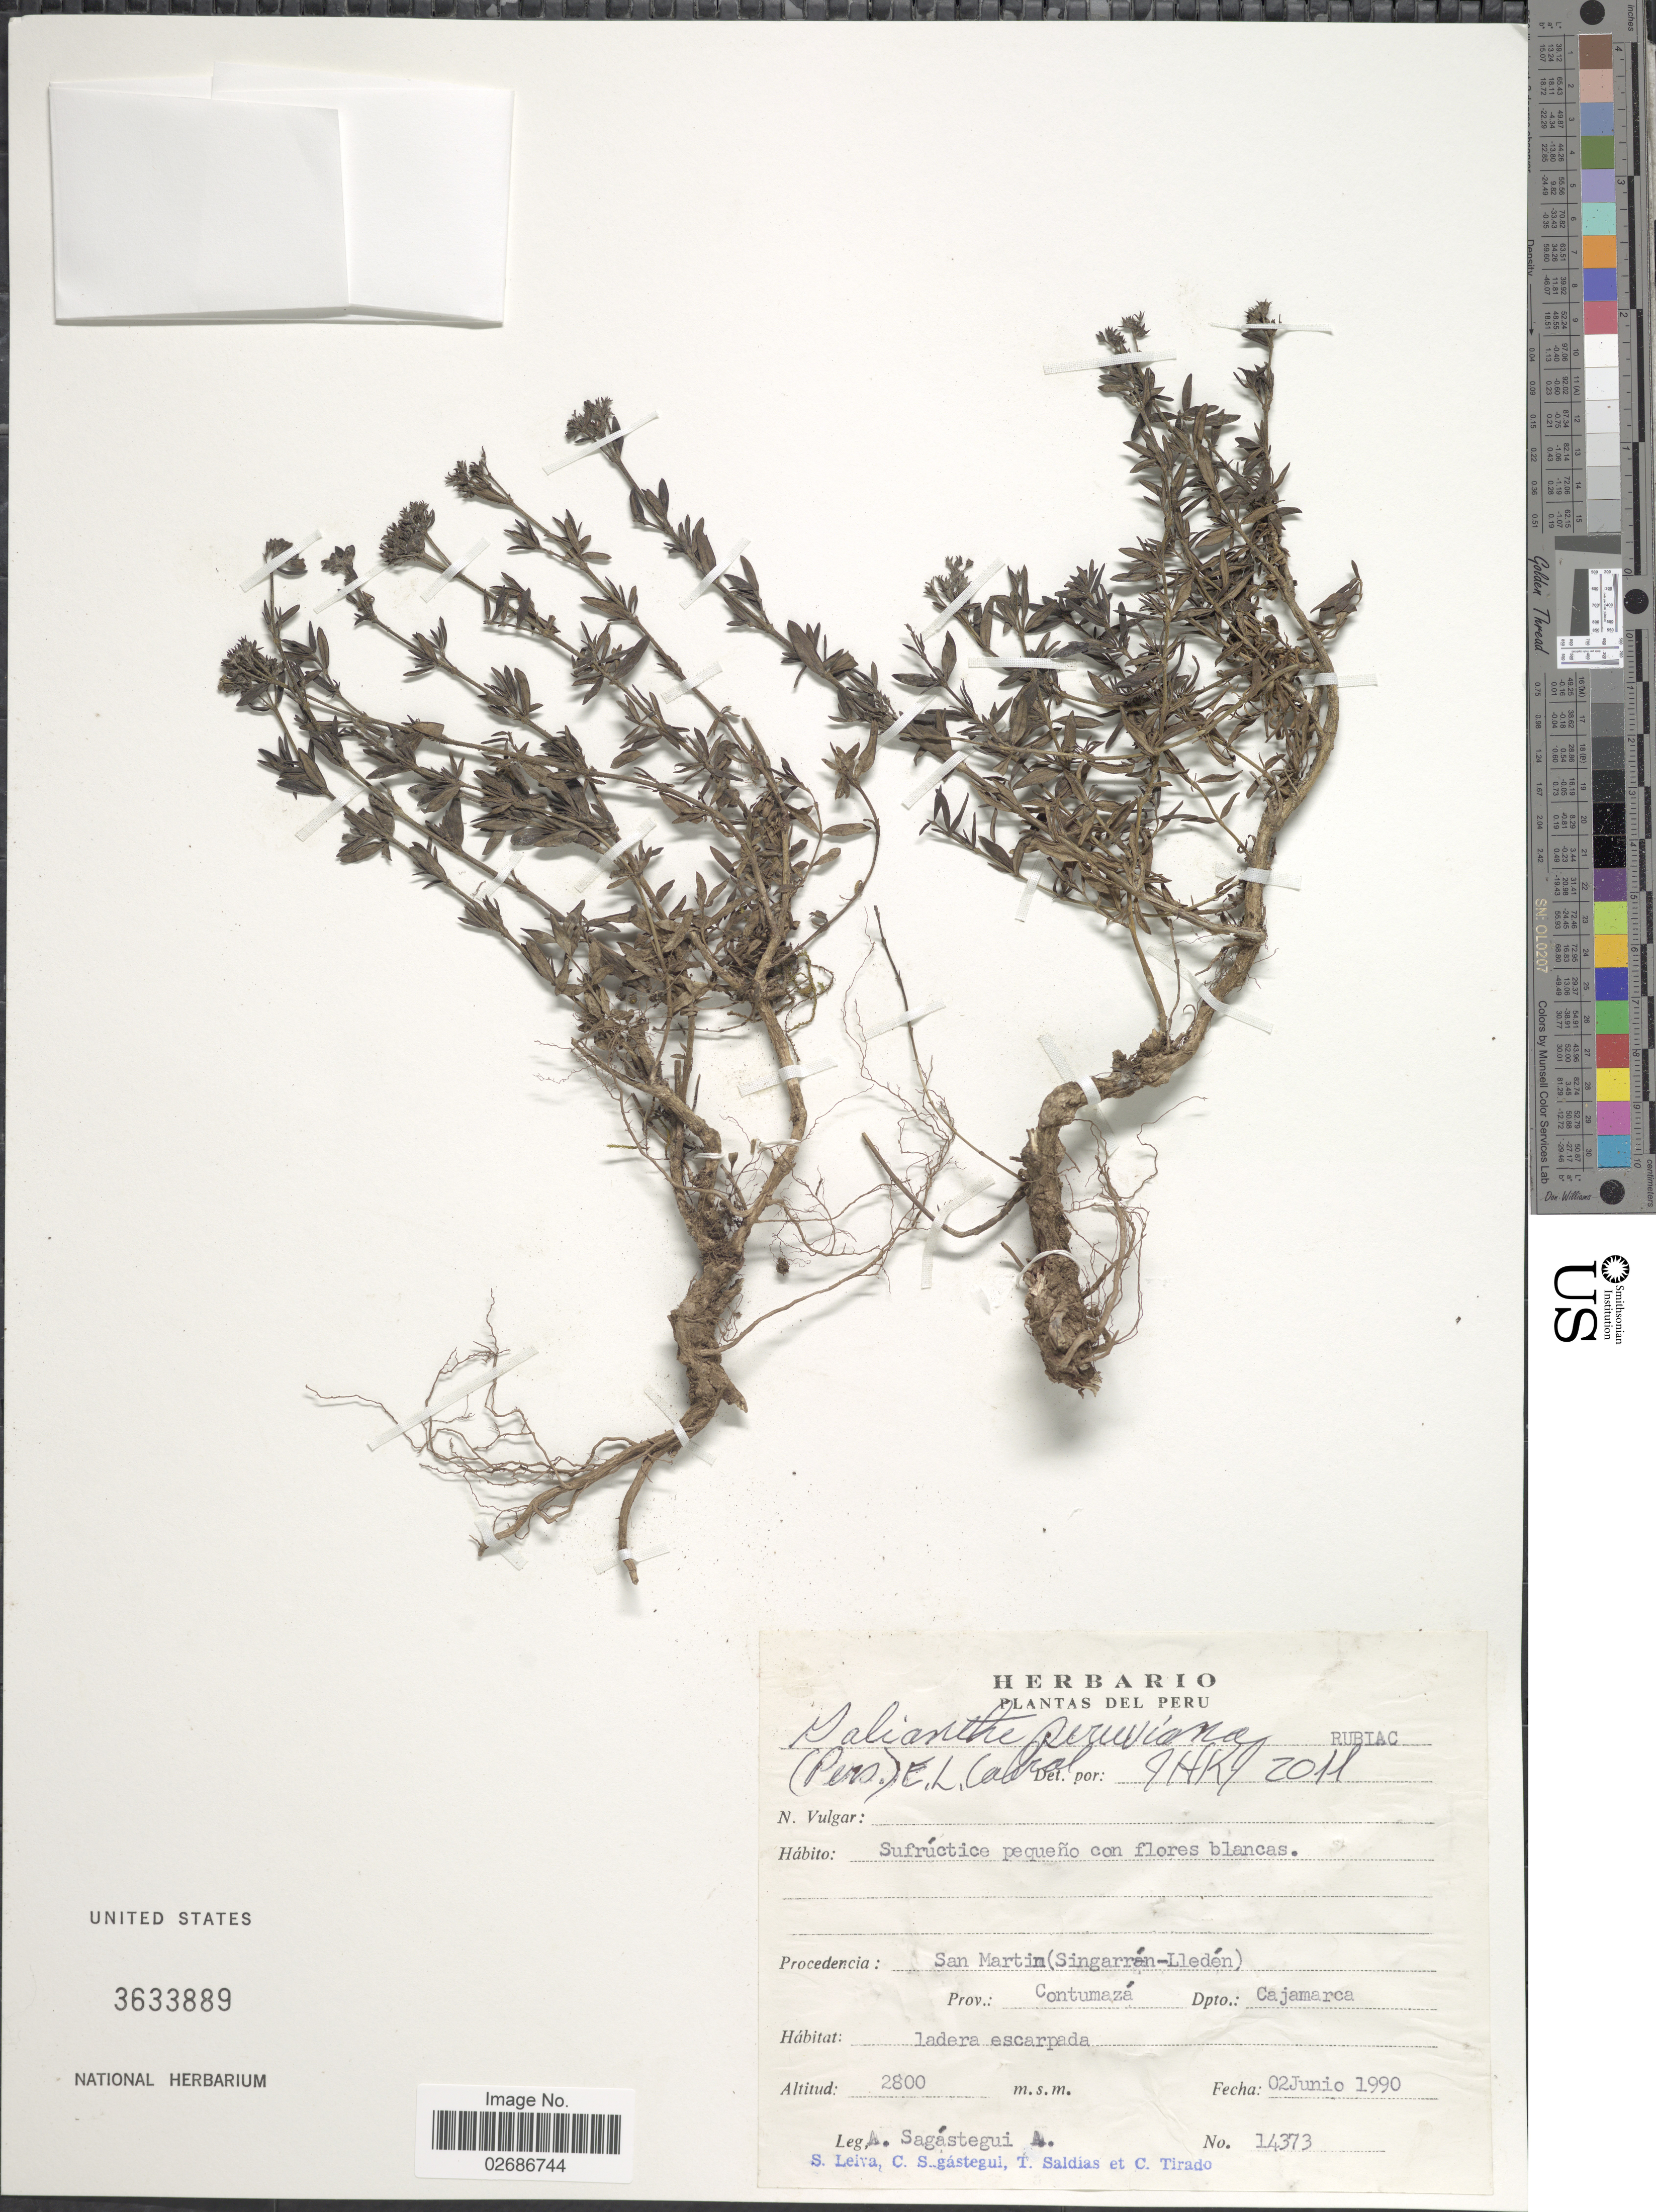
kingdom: Plantae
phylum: Tracheophyta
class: Magnoliopsida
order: Gentianales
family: Rubiaceae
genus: Borreria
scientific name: Borreria peruviana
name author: (Pers.) L.B. Sm. & Downs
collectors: A. Sagástegui A., S. Leiva, C. Sagástegui, T. Saldias & C. Tirado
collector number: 14373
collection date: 1990-06-02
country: Peru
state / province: Cajamarca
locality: San Martin (Singarren-Lleden). Prov.: Contumaza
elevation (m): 2800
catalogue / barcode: US 3633889